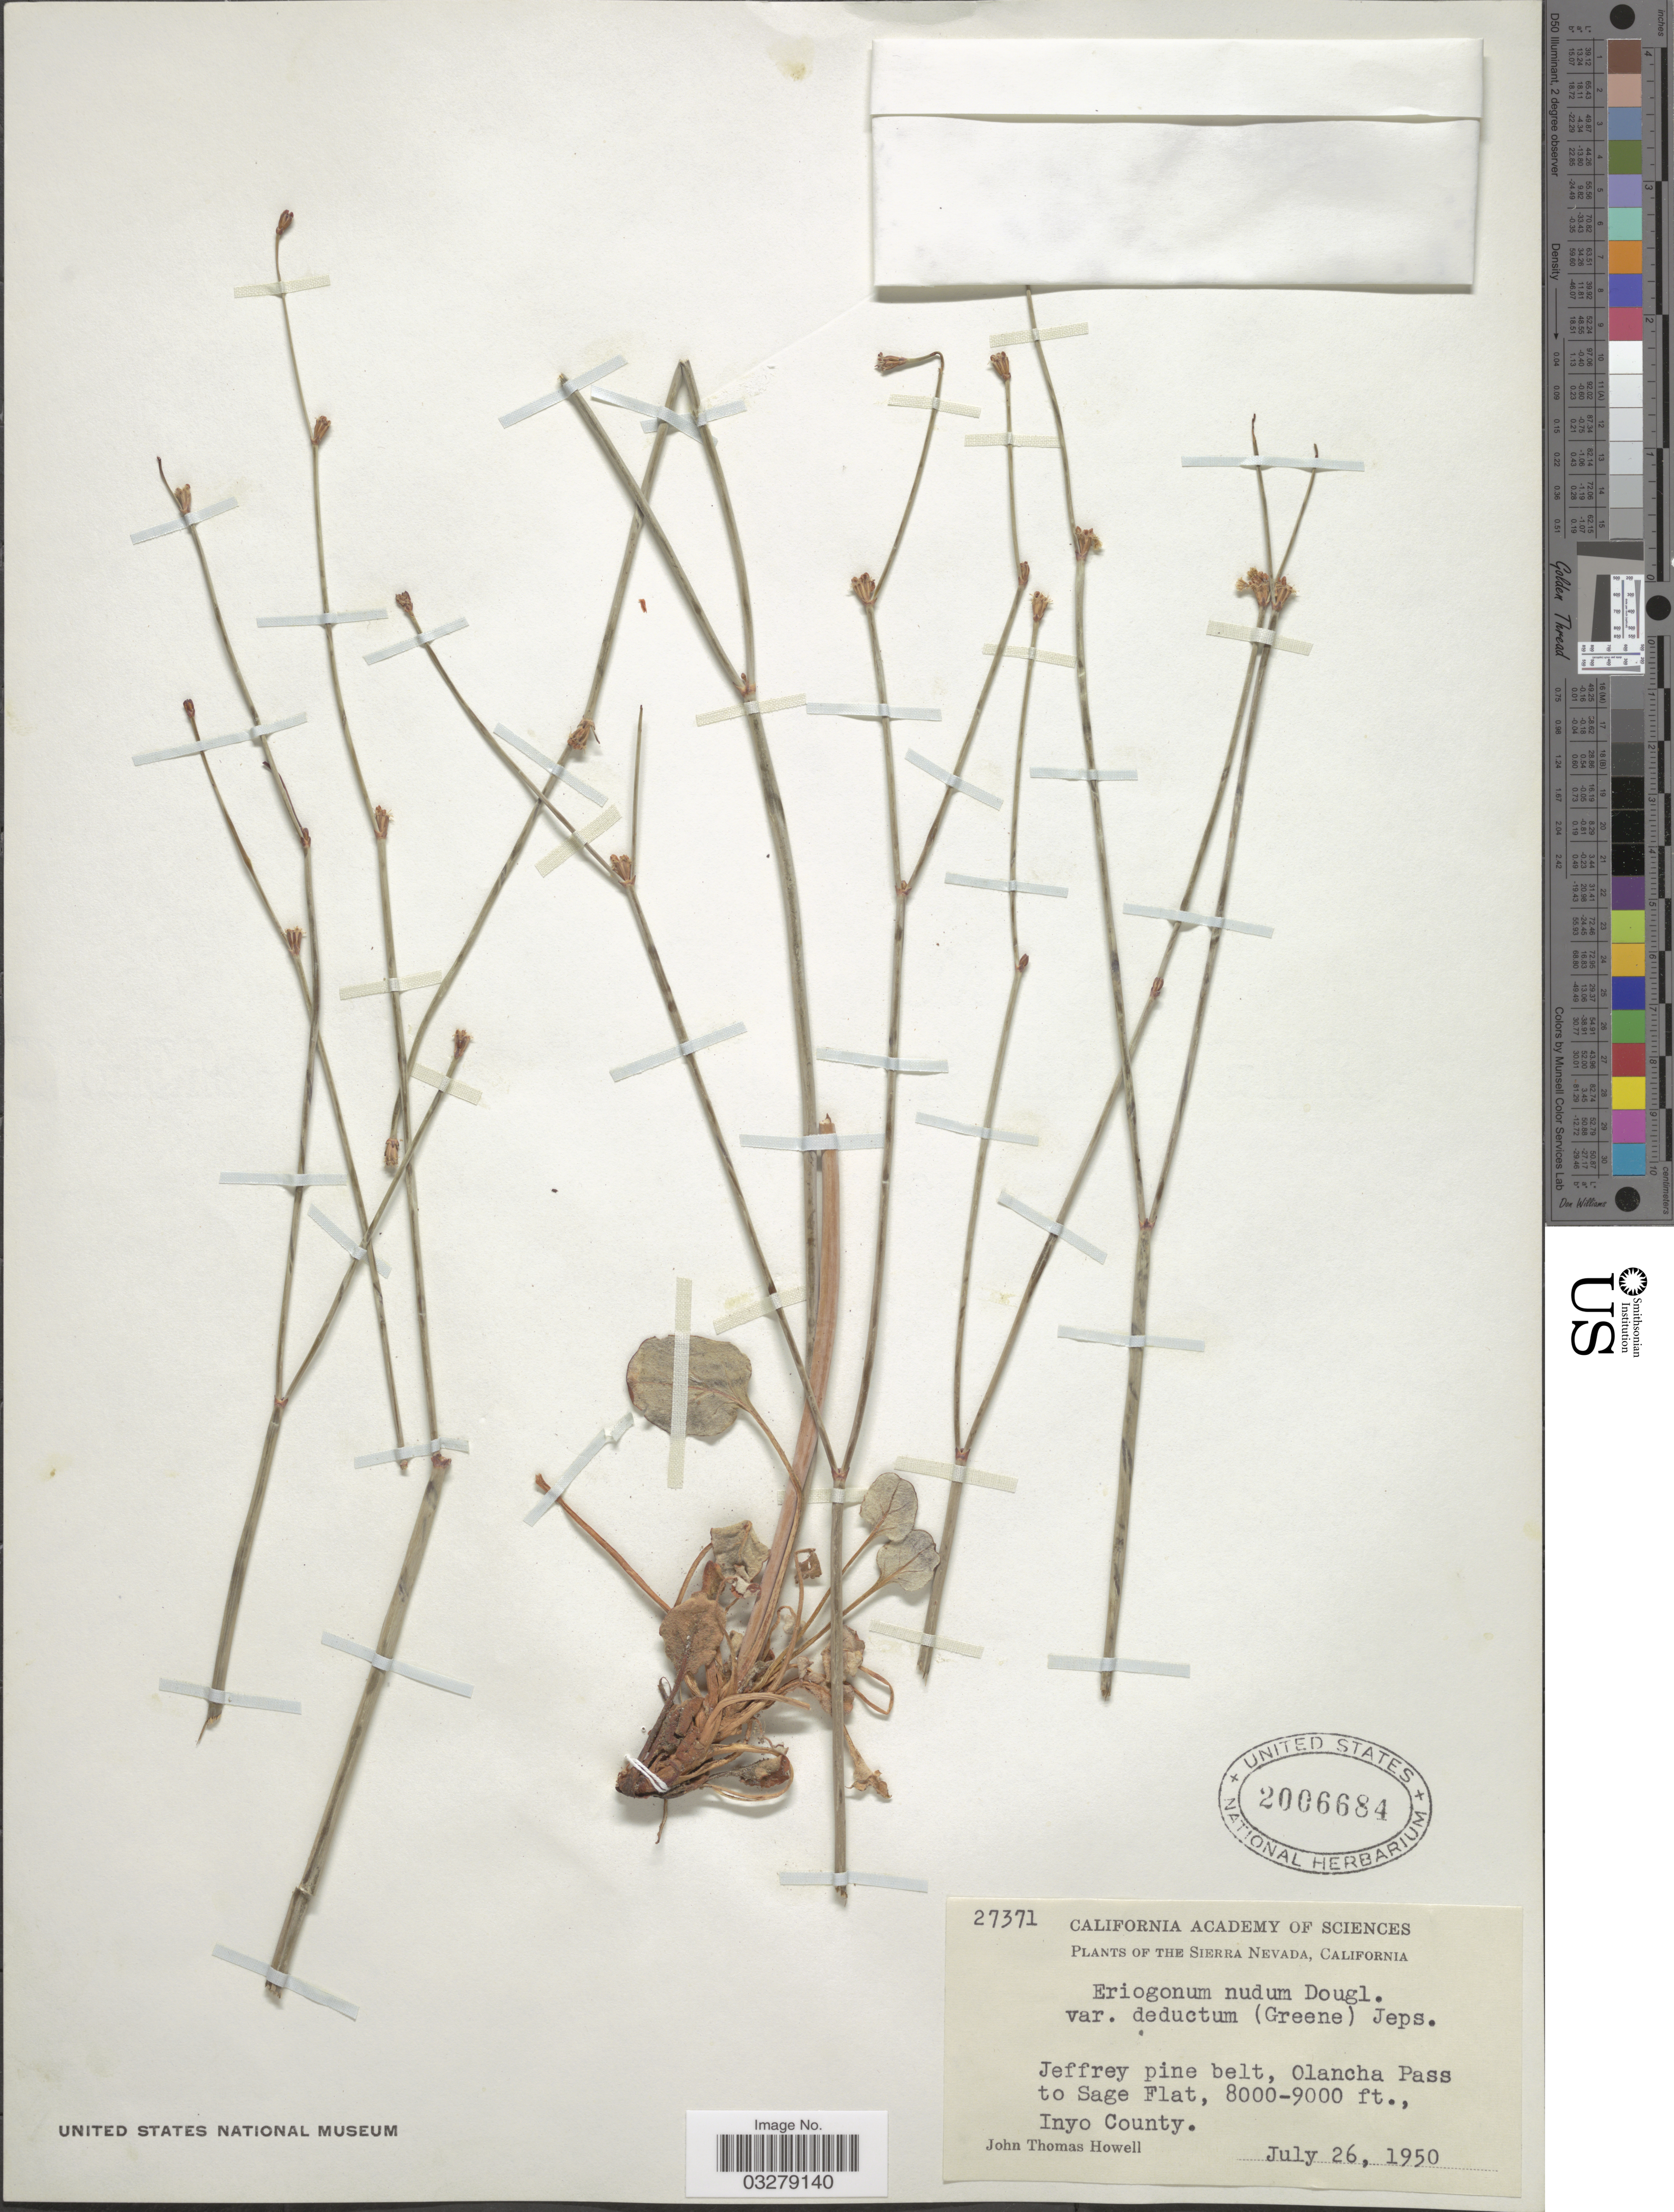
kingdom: Plantae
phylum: Tracheophyta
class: Magnoliopsida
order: Caryophyllales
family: Polygonaceae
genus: Eriogonum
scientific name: Eriogonum nudum var. westonii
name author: (S. Stokes) J.T. Howell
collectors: J. T. Howell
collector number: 27371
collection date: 1950-07-26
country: United States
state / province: California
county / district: Inyo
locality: The Sierra Nevada. Jeffrey pine belt, Olancha Pass to Sage Flat, Inyo County.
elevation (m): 2438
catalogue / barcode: US 2006684